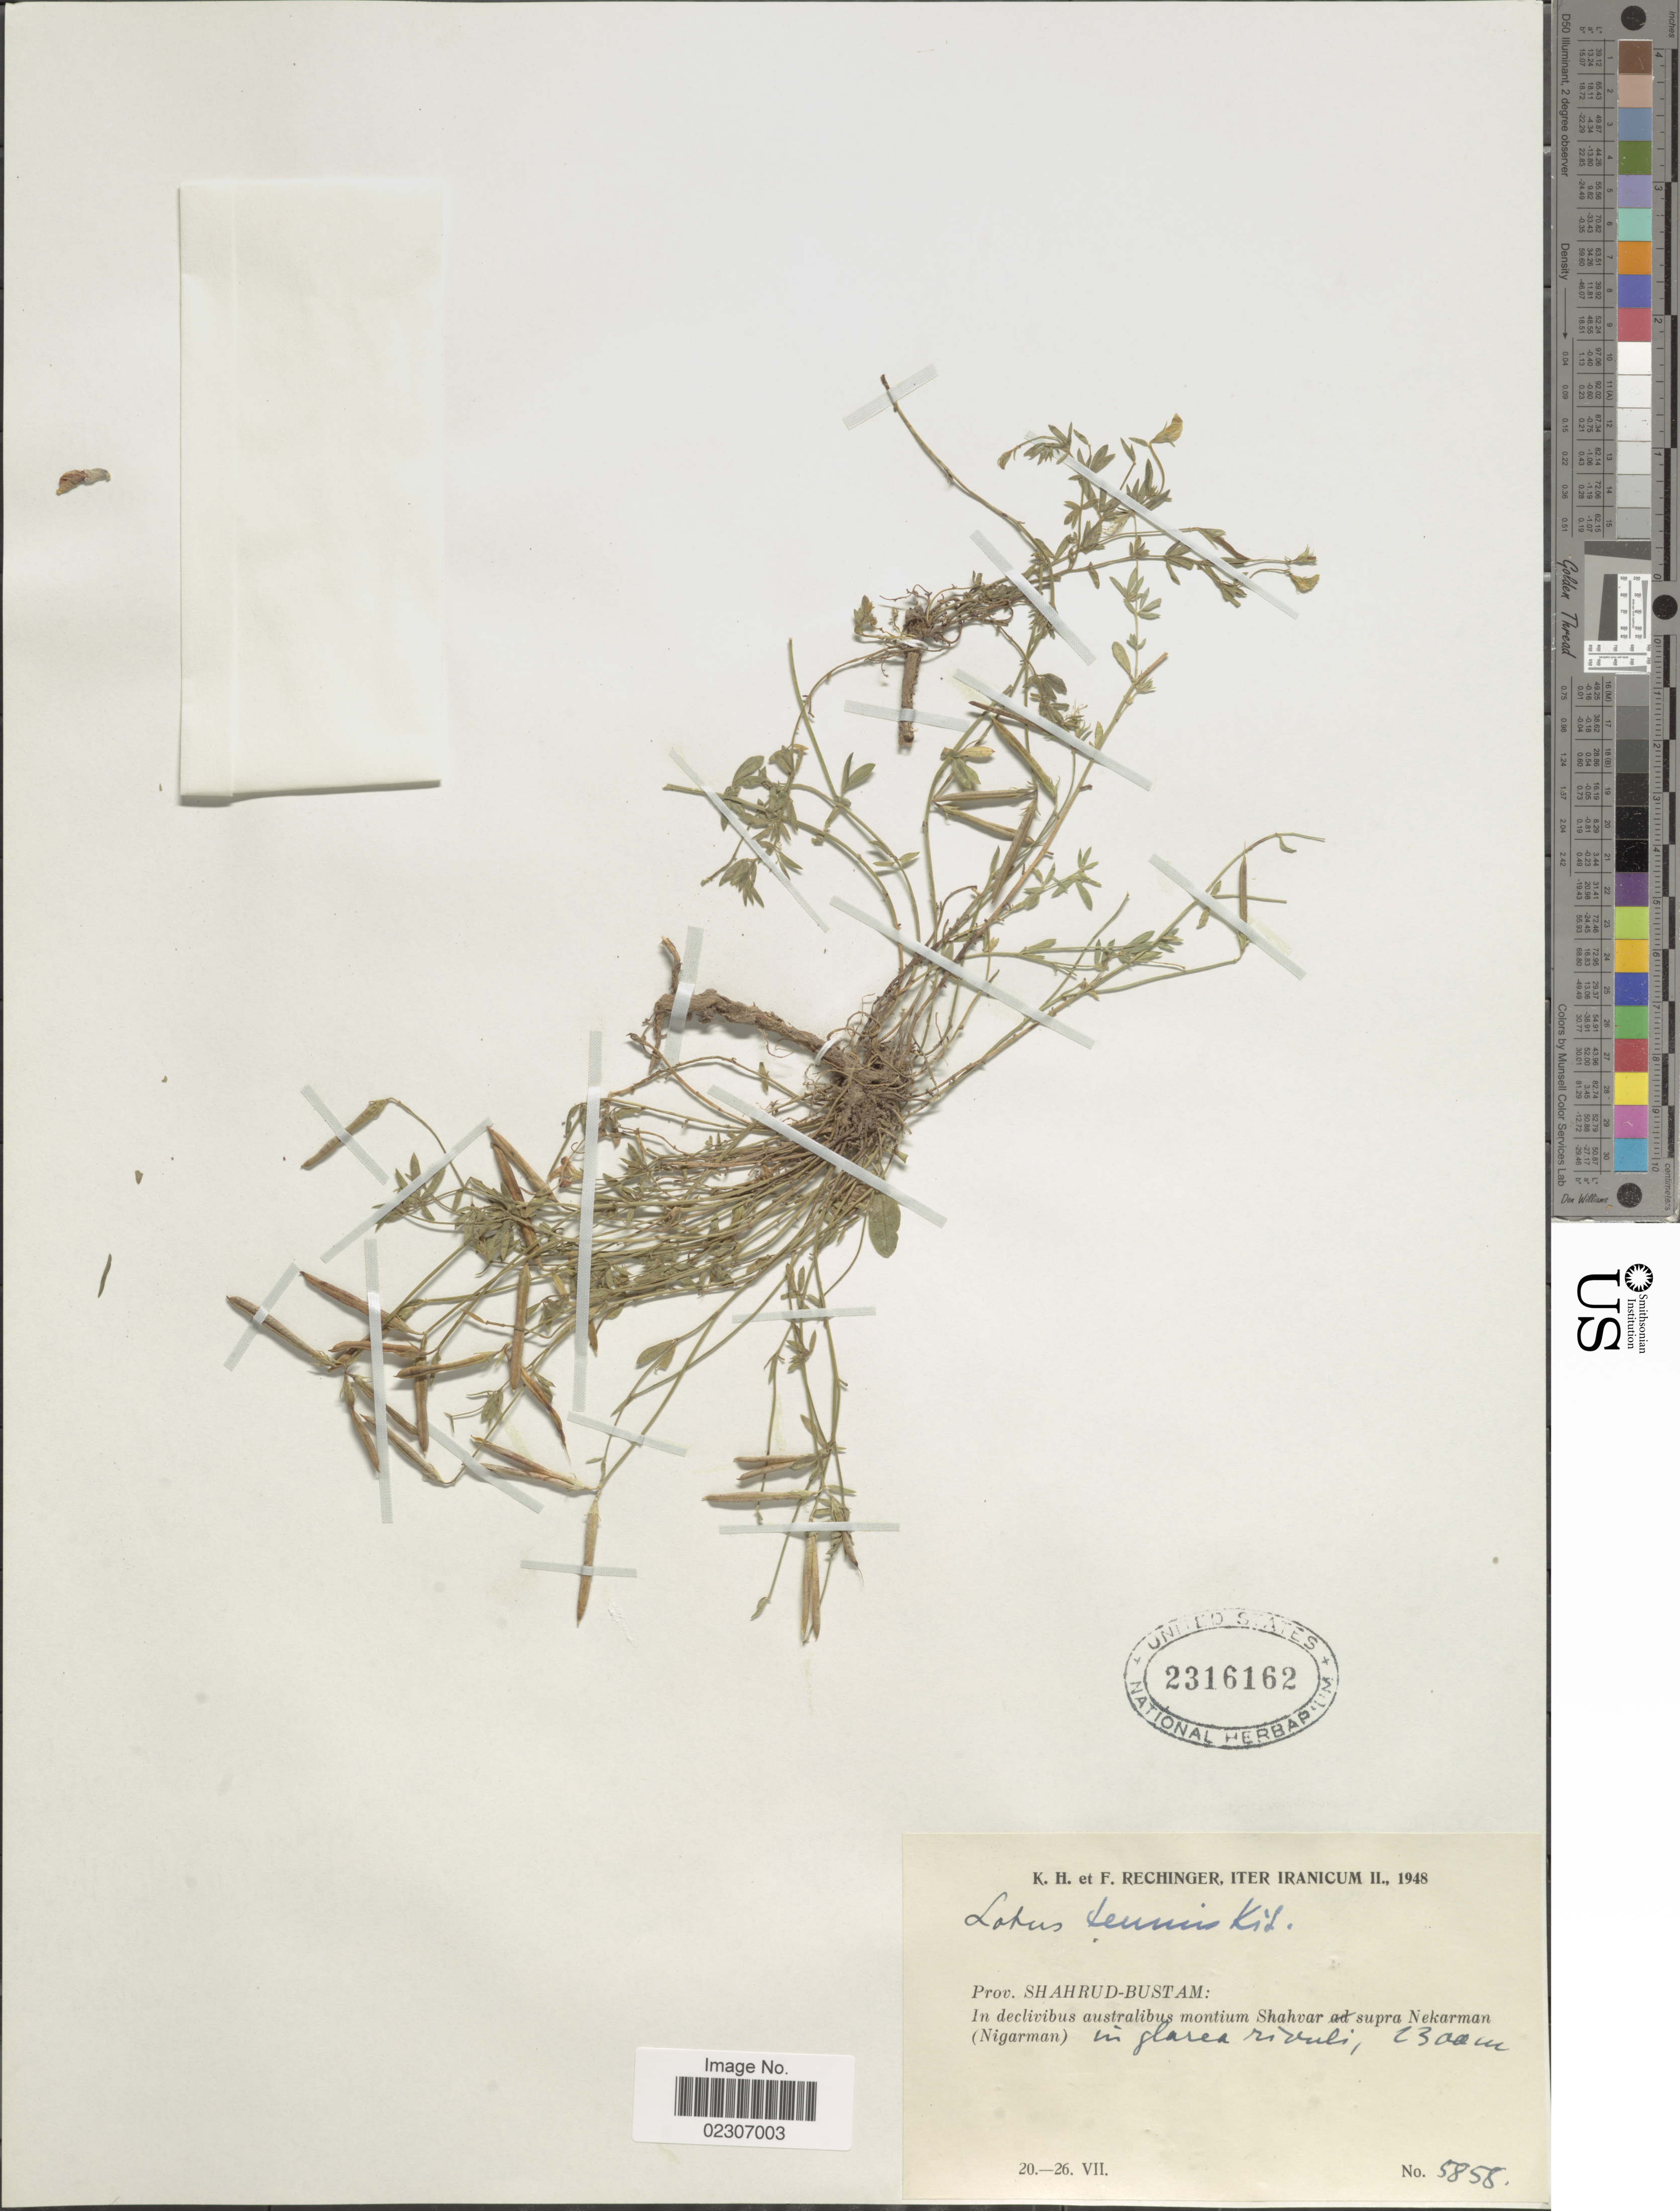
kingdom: Plantae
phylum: Tracheophyta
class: Magnoliopsida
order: Fabales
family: Fabaceae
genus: Lotus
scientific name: Lotus tenuis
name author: Waldst. & Kit.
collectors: K. H. Rechinger & F. Rechinger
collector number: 5858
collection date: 1948-07-20/1948-07-26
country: Iran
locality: Prov. Shahrud-Bustam: In declivibus australibus montium Shahvar supra Niekarman (Nigarman) in glarea rivulis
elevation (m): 2300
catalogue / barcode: US 2316162